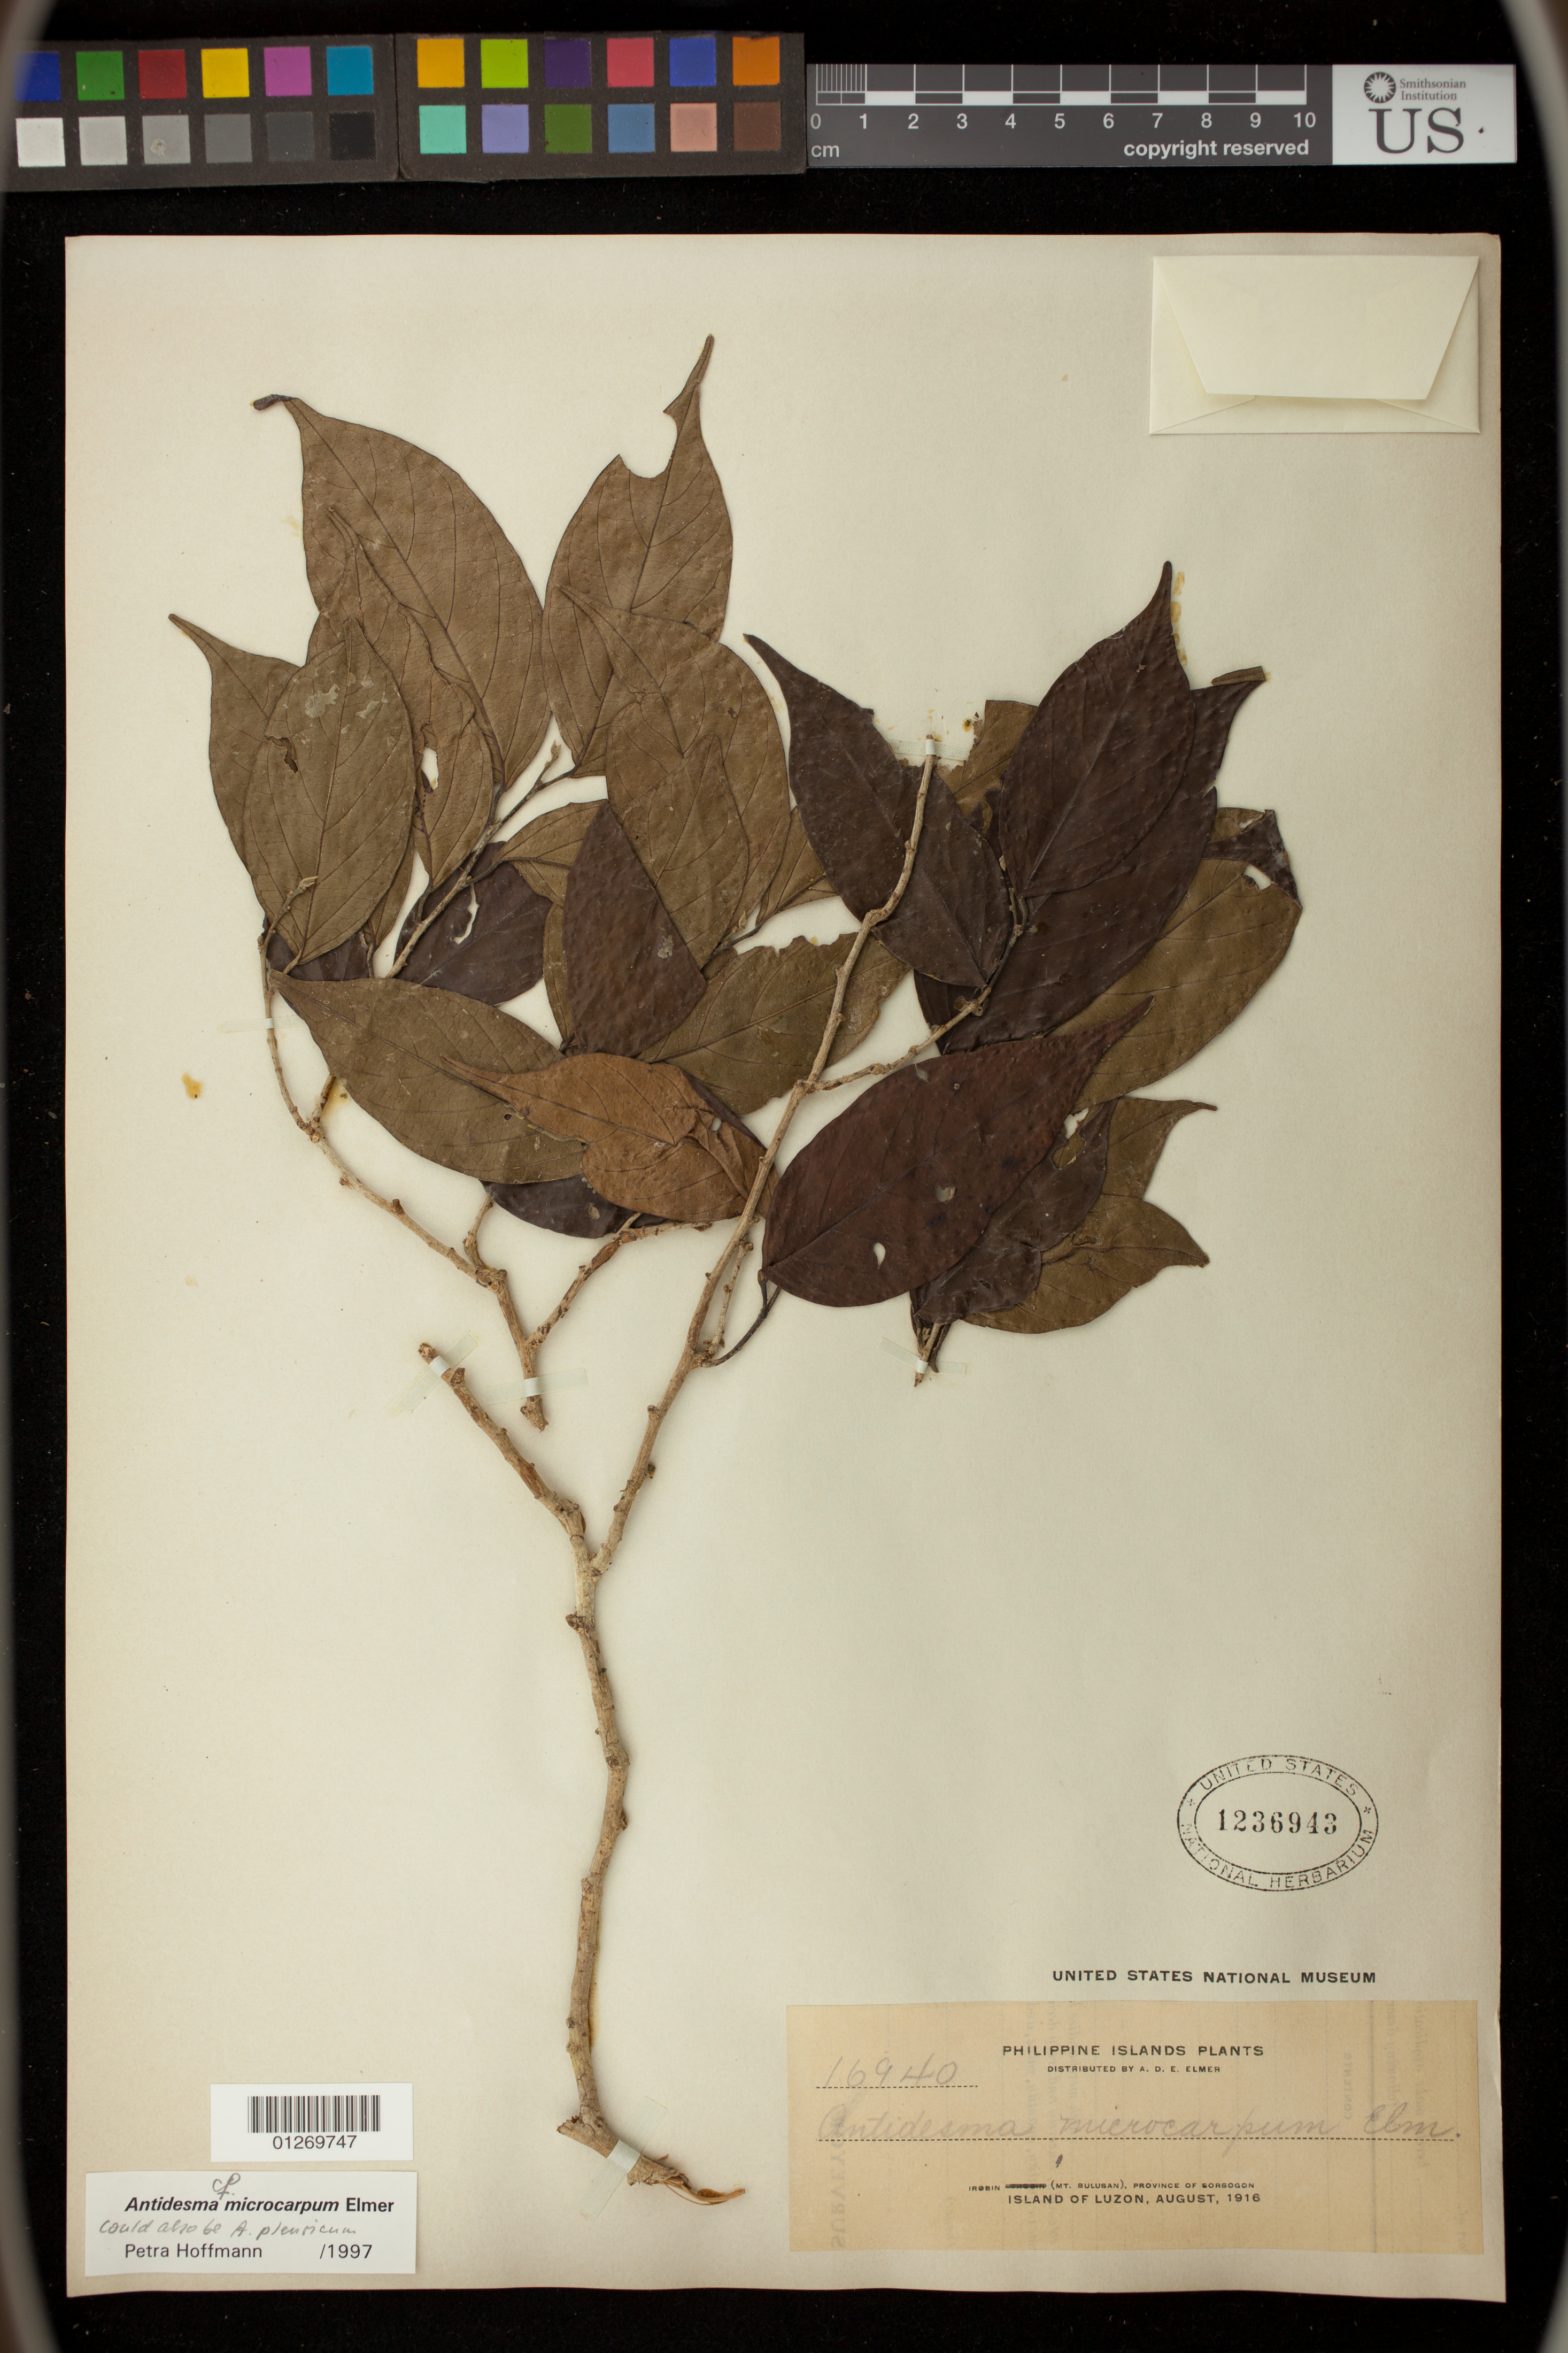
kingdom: Plantae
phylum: Tracheophyta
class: Magnoliopsida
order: Malpighiales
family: Phyllanthaceae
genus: Antidesma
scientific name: Antidesma microcarpum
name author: Elmer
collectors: A. D. E. Elmer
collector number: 16940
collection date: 1916-08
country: Philippines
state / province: Bicol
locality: Irosin (Mt. Bulusan), Province of Sorsogon, Island of Luzon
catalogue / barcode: US 1236943